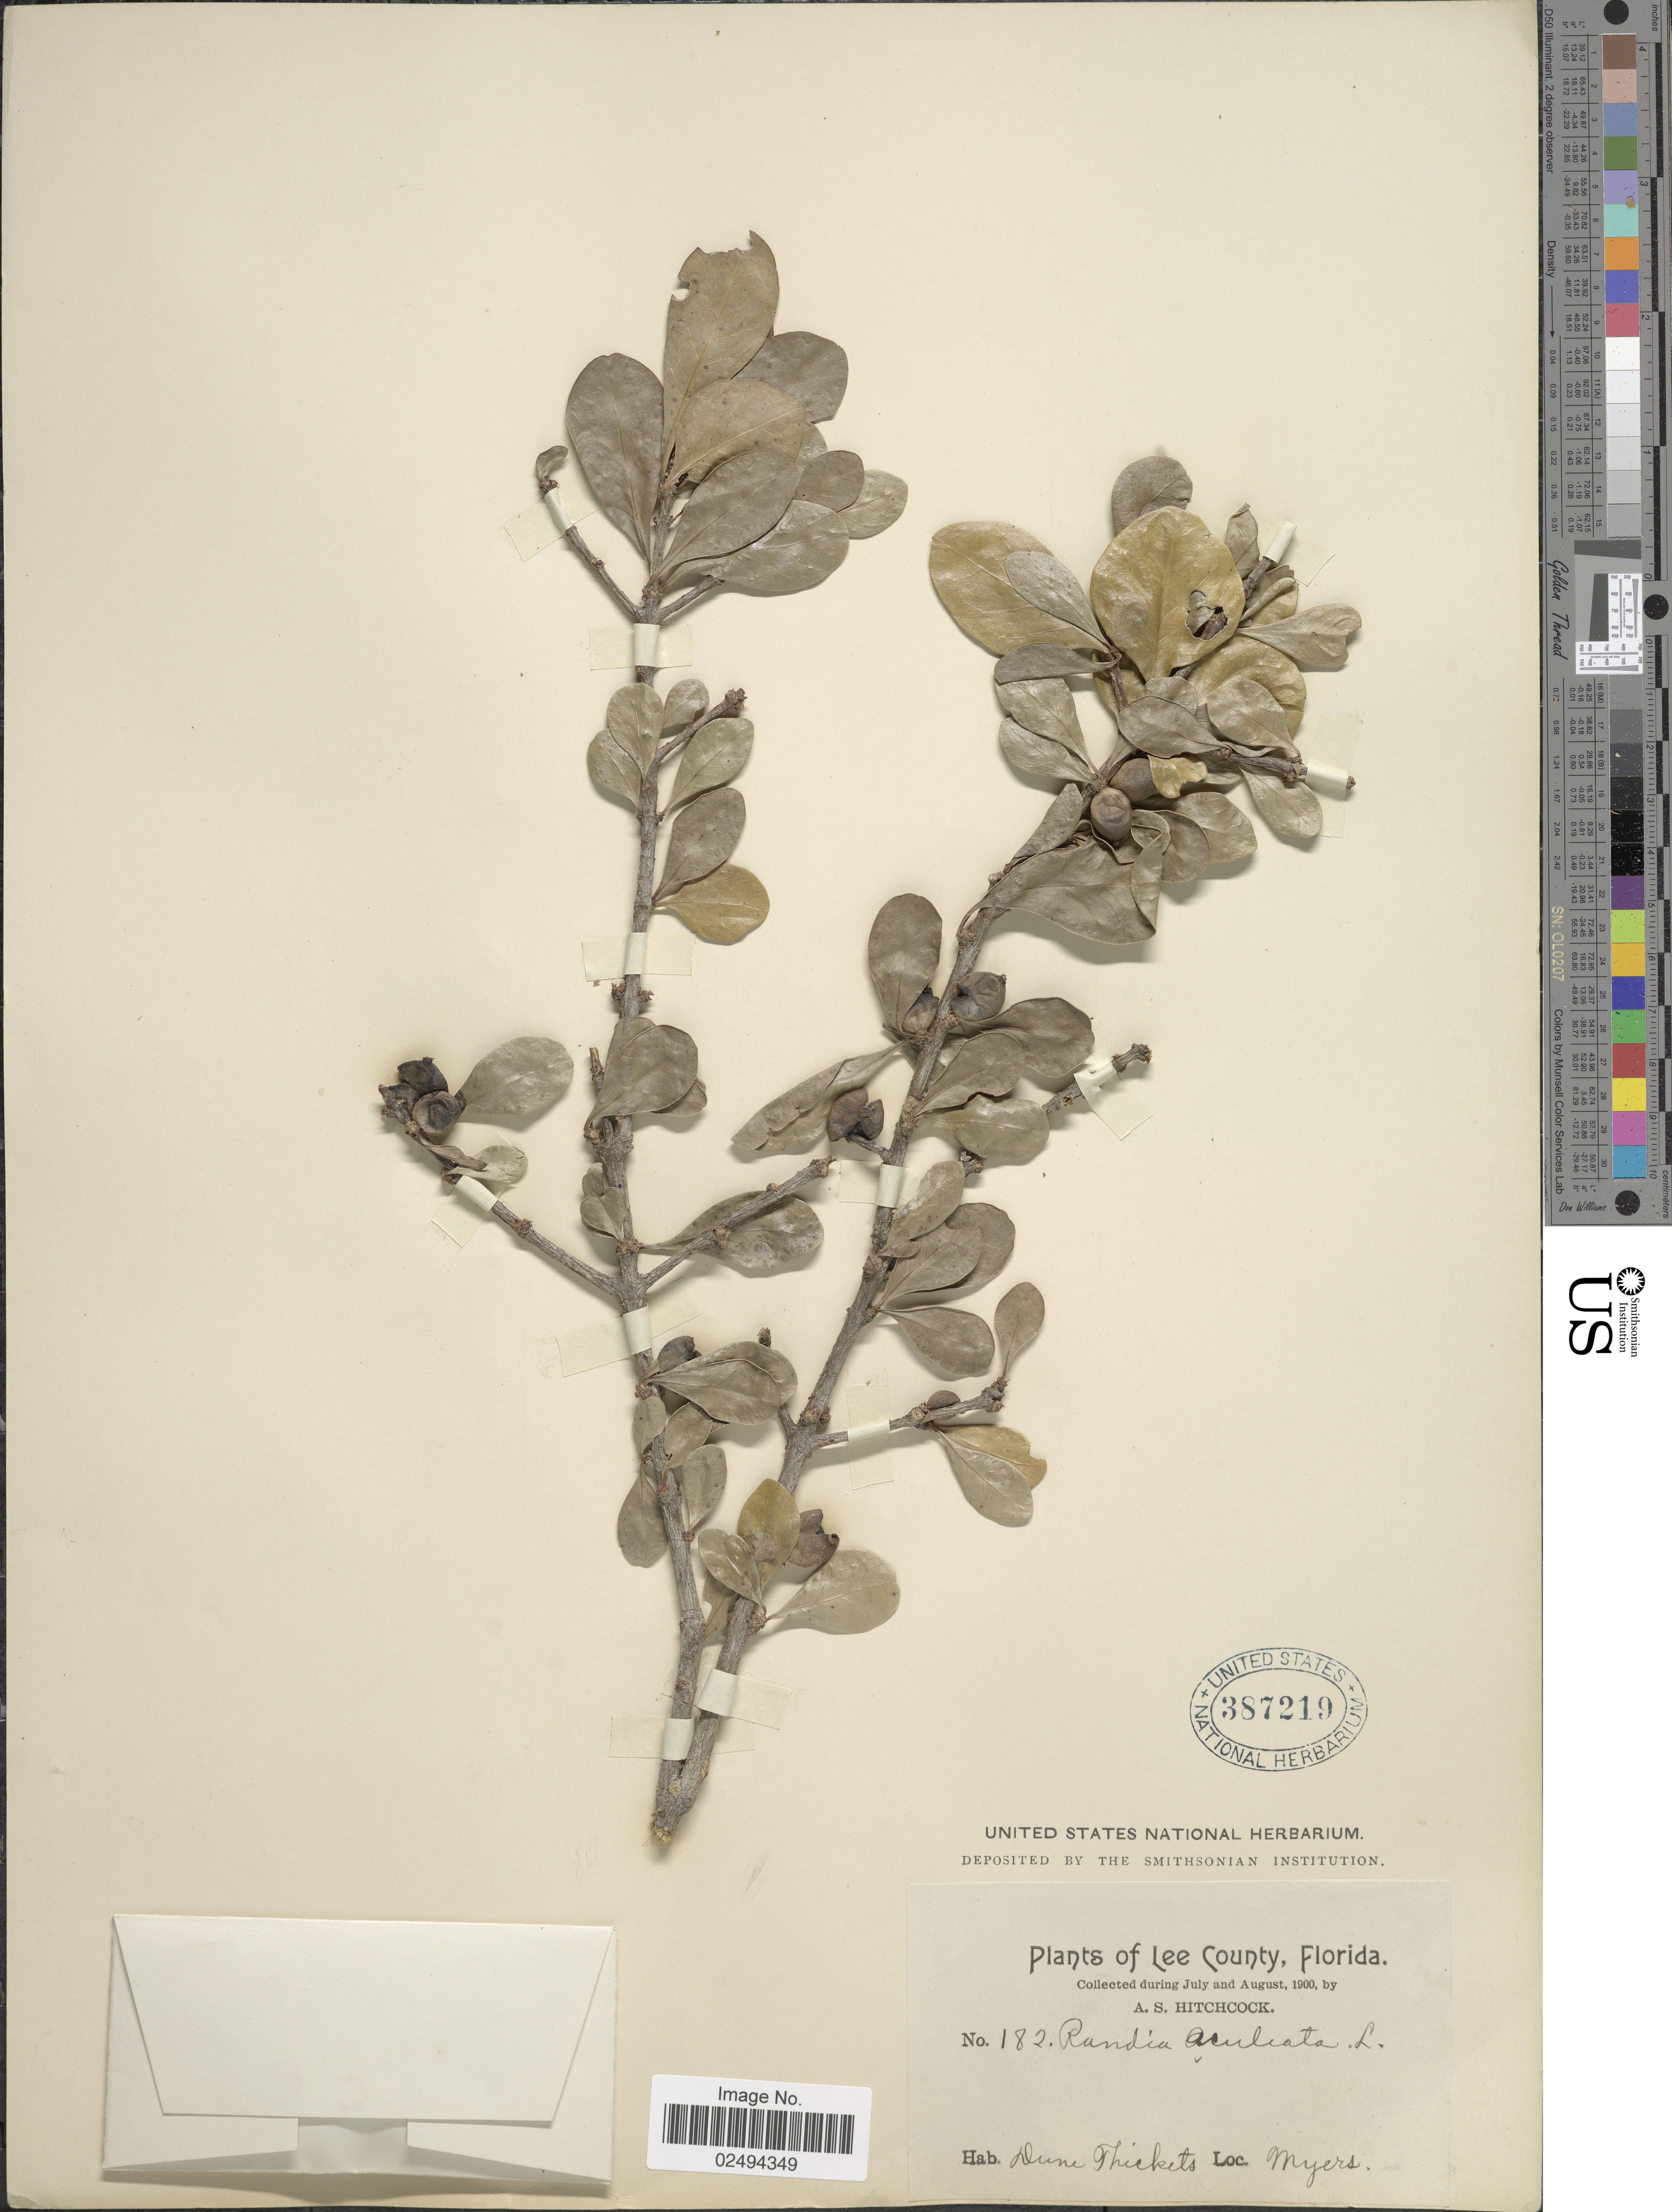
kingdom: Plantae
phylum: Tracheophyta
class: Magnoliopsida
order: Gentianales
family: Rubiaceae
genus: Randia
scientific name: Randia aculeata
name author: L.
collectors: A. S. Hitchcock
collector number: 182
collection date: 1900-07/1900-08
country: United States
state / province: Florida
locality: Lee County, Dune Thickets, Myers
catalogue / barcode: US 387219